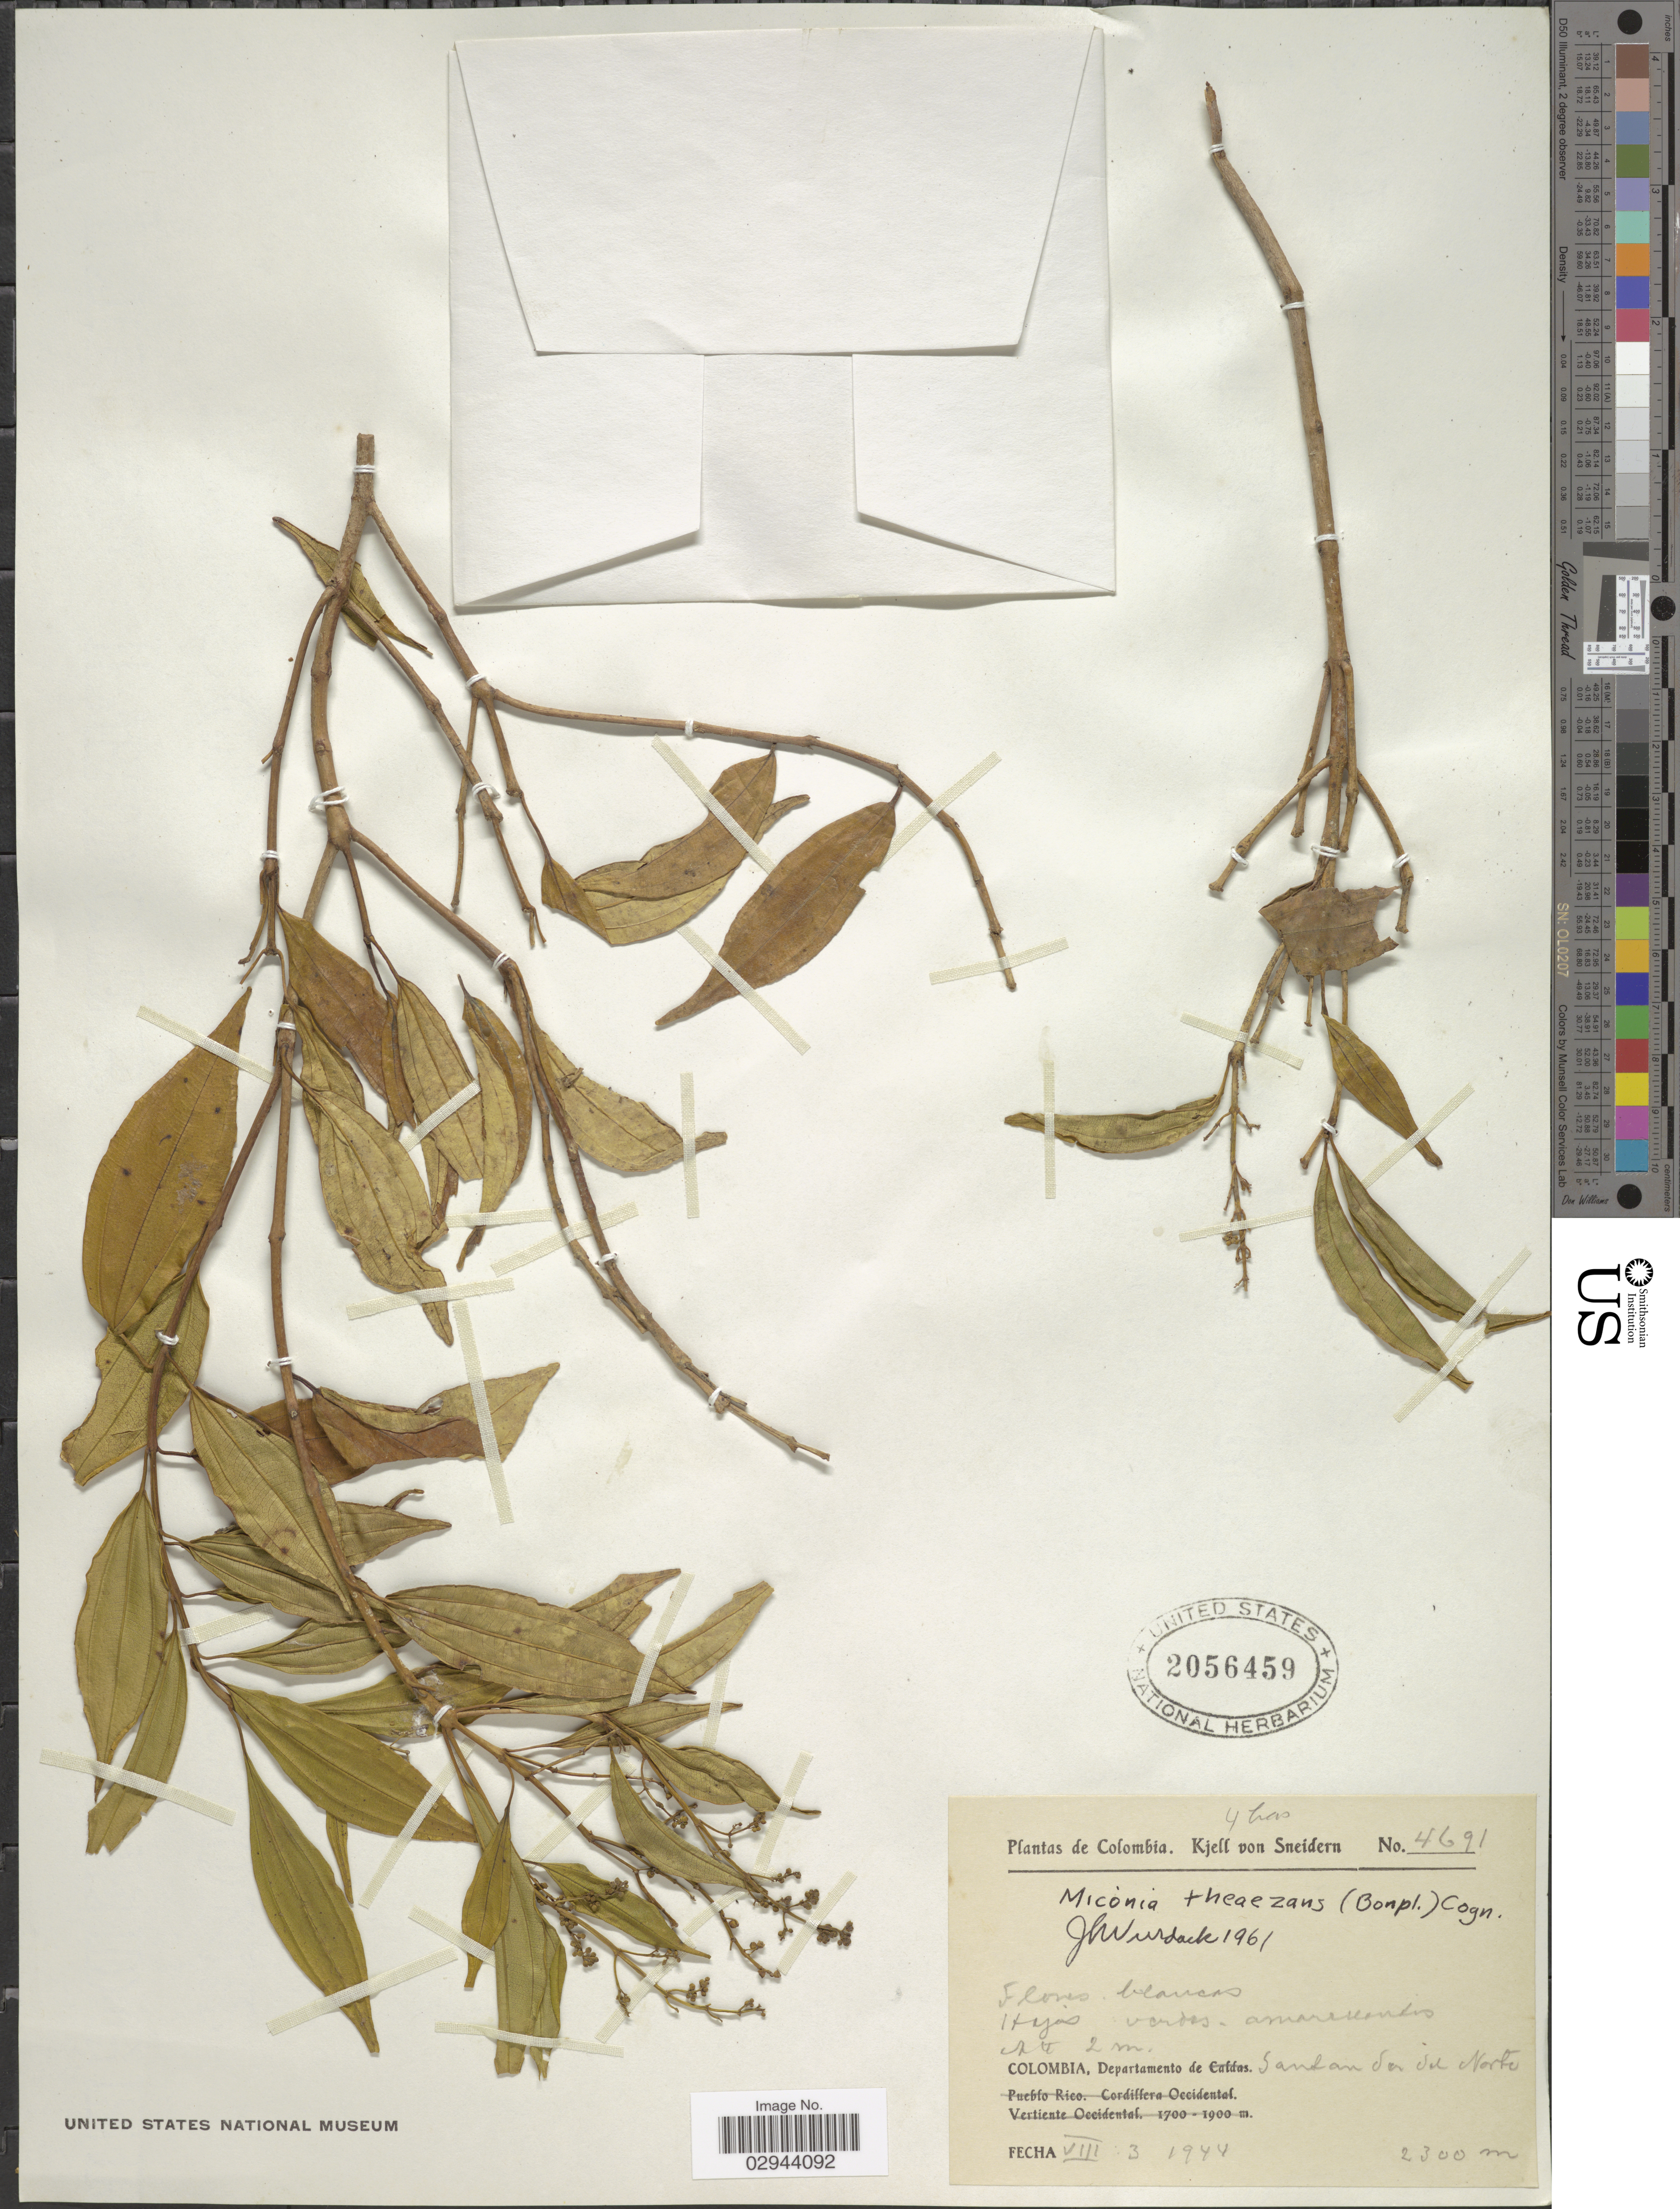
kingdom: Plantae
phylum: Tracheophyta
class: Magnoliopsida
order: Myrtales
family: Melastomataceae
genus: Miconia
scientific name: Miconia theizans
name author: (Bonpl.) Cogn.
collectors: K. von Sneidern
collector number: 4691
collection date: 1944-08-03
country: Colombia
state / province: Norte de Santander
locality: Departamento de Santander de Norte.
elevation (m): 2300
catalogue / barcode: US 2056459